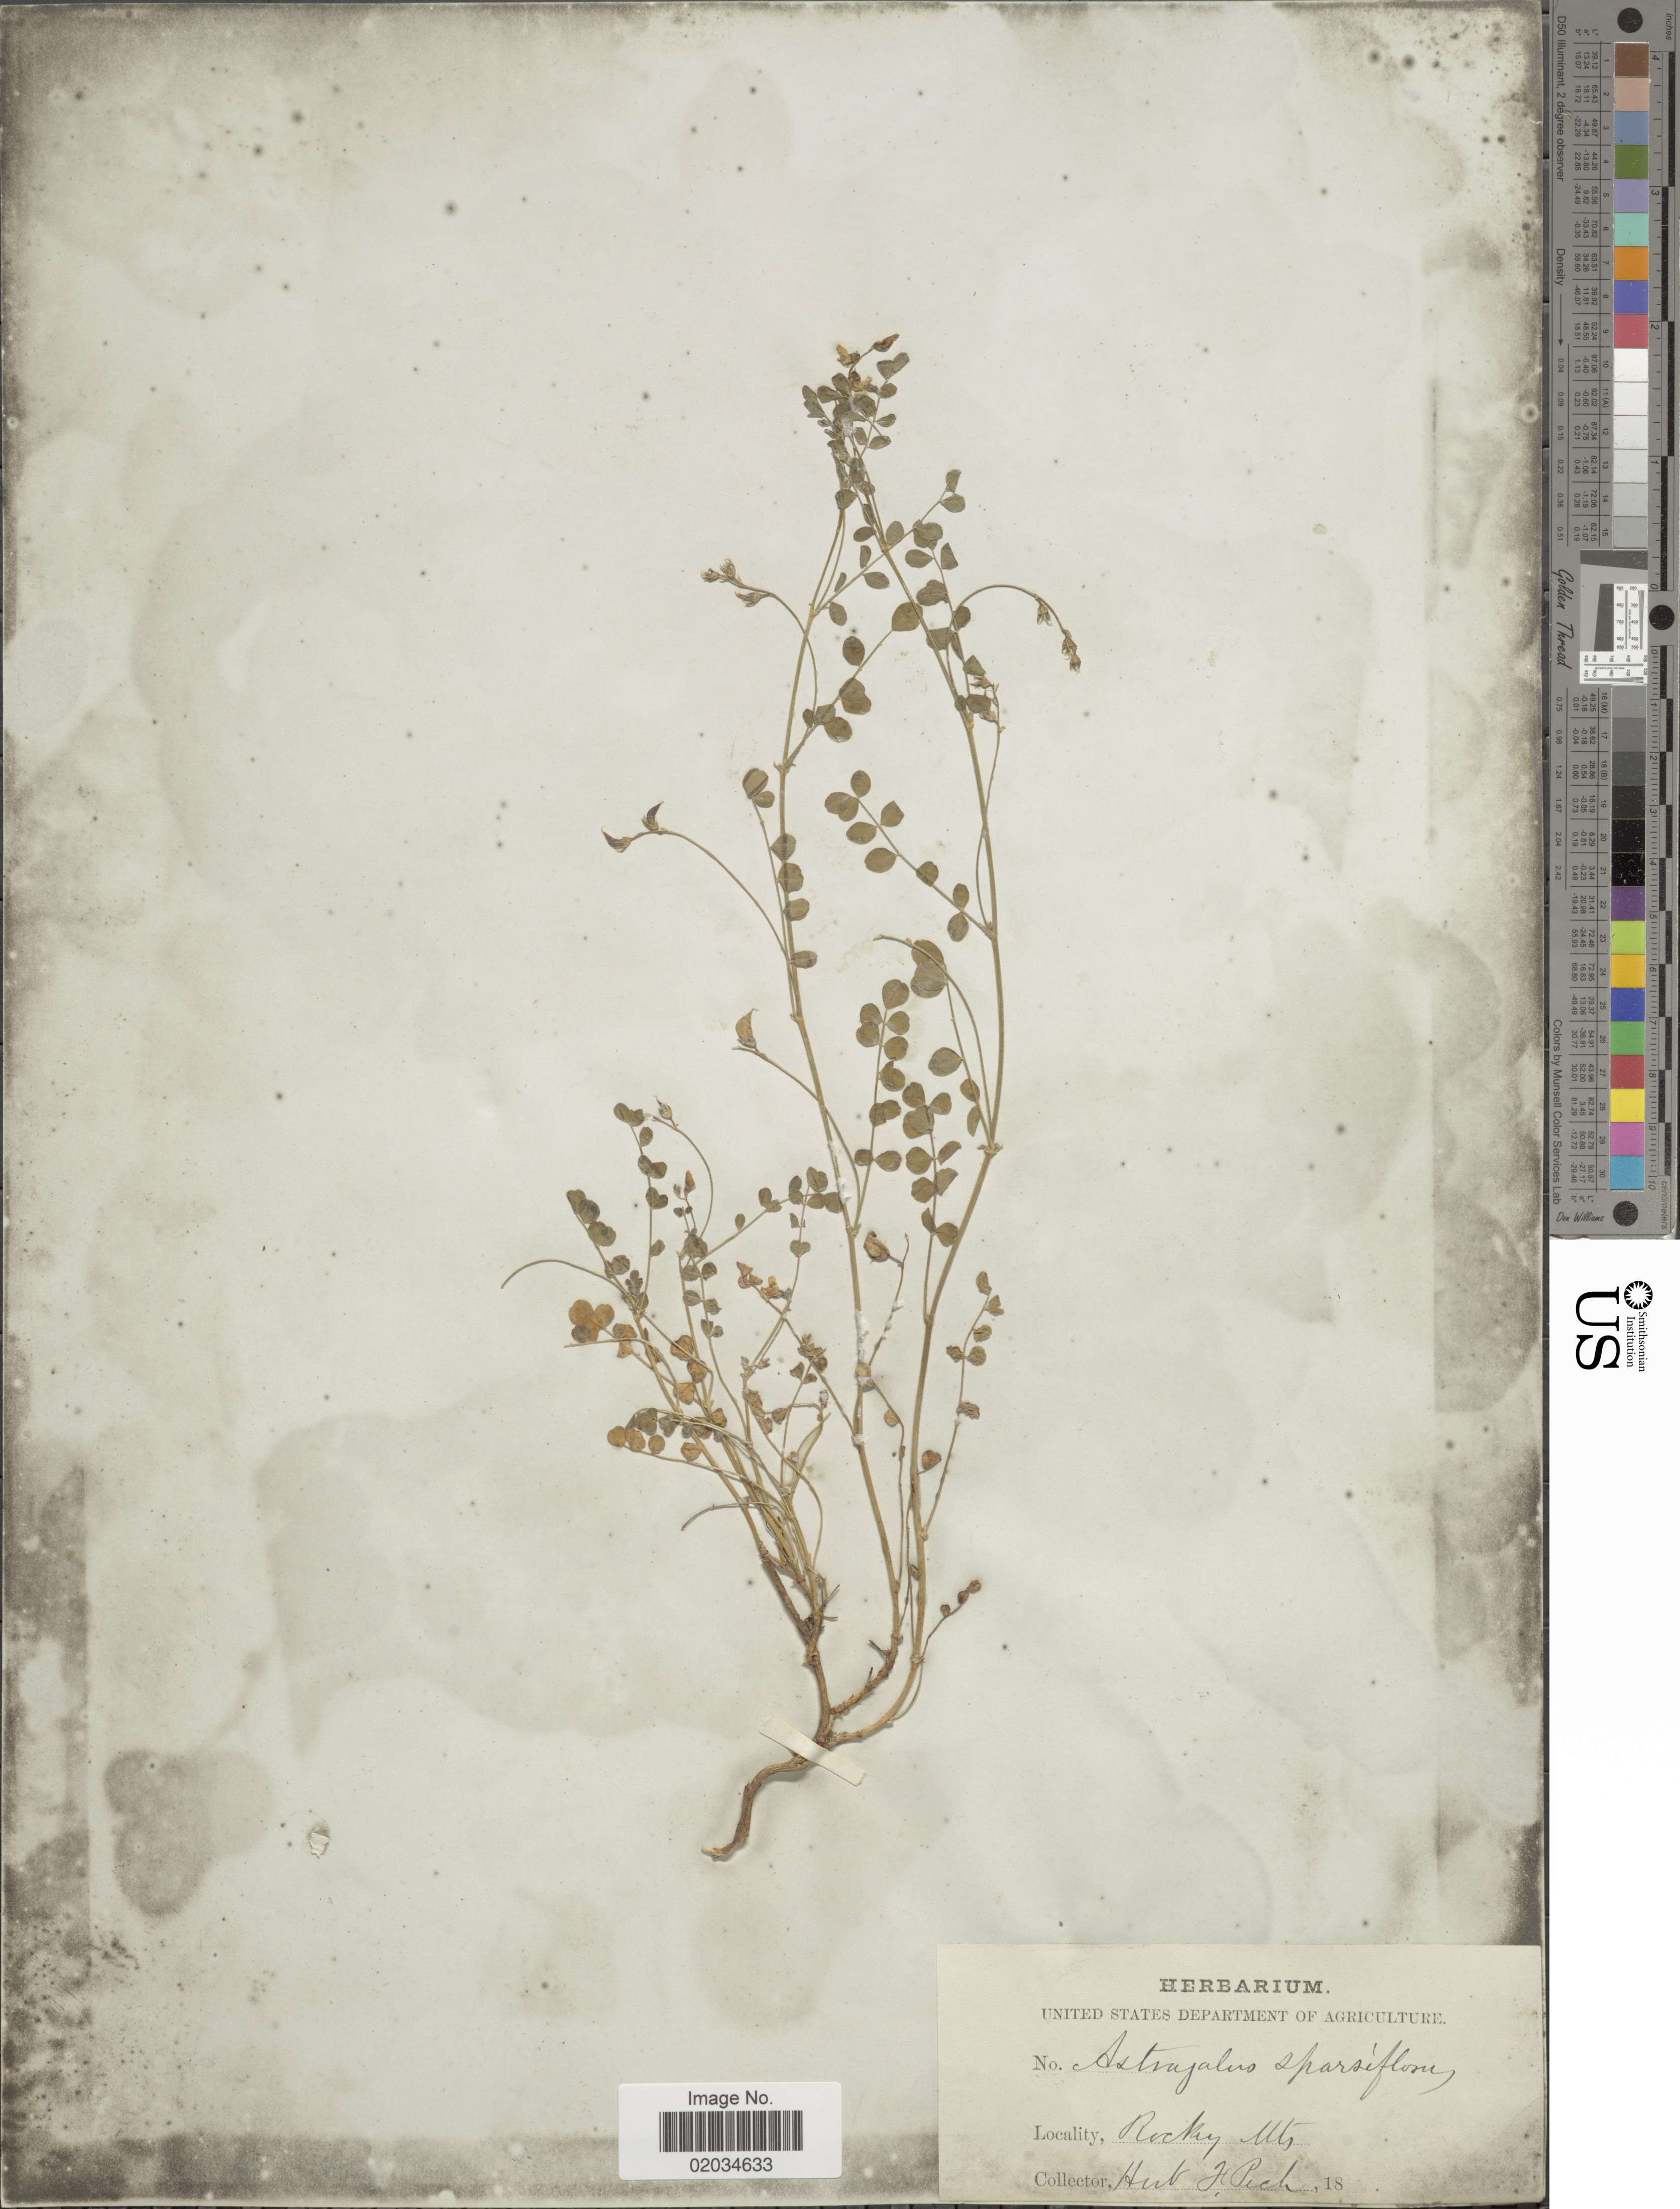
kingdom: Plantae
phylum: Tracheophyta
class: Magnoliopsida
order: Fabales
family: Fabaceae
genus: Astragalus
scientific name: Astragalus sparsiflorus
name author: A. Gray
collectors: Ex herb. H. Pich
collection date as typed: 18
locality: Rocky Mts.